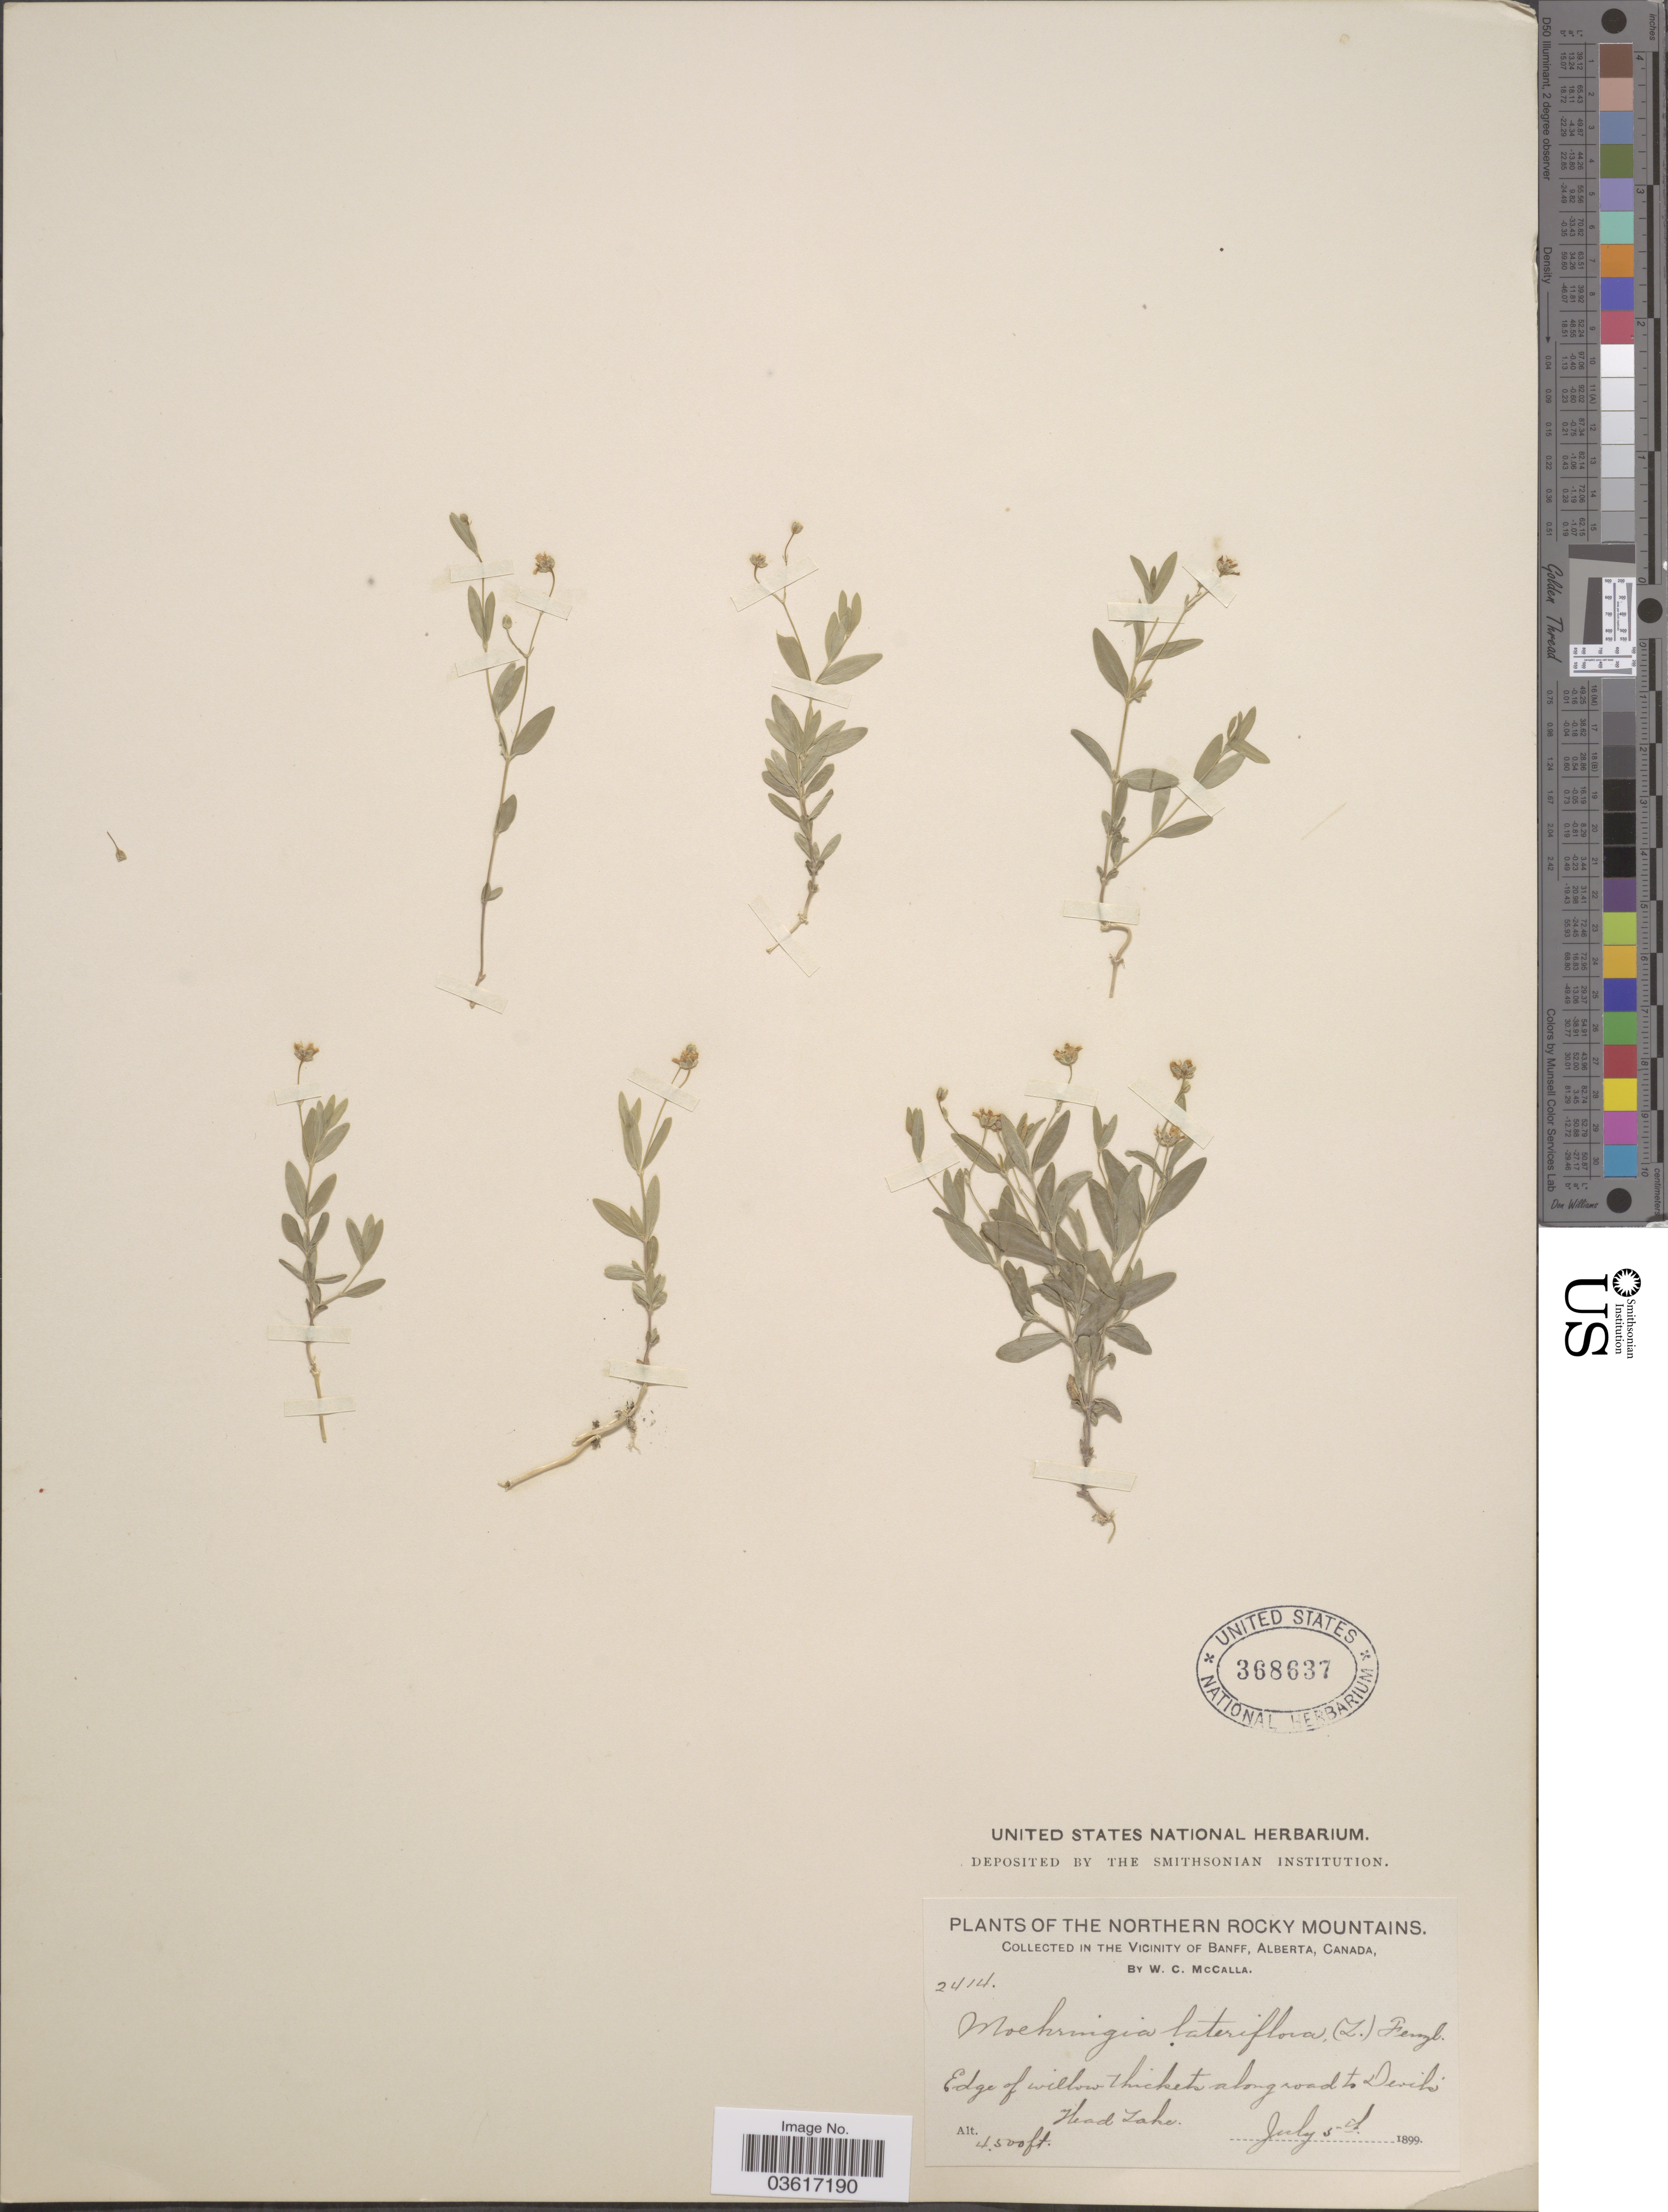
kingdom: Plantae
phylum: Tracheophyta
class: Magnoliopsida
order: Caryophyllales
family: Caryophyllaceae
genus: Moehringia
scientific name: Moehringia lateriflora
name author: (L.) Fenzl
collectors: W. McCalla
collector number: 2414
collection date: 1899-07-05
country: Canada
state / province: Alberta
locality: Northern Rocky Mountains. In the Vicinity of Banff. Along road to Devil's Head Lake.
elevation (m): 1372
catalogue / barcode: US 368637